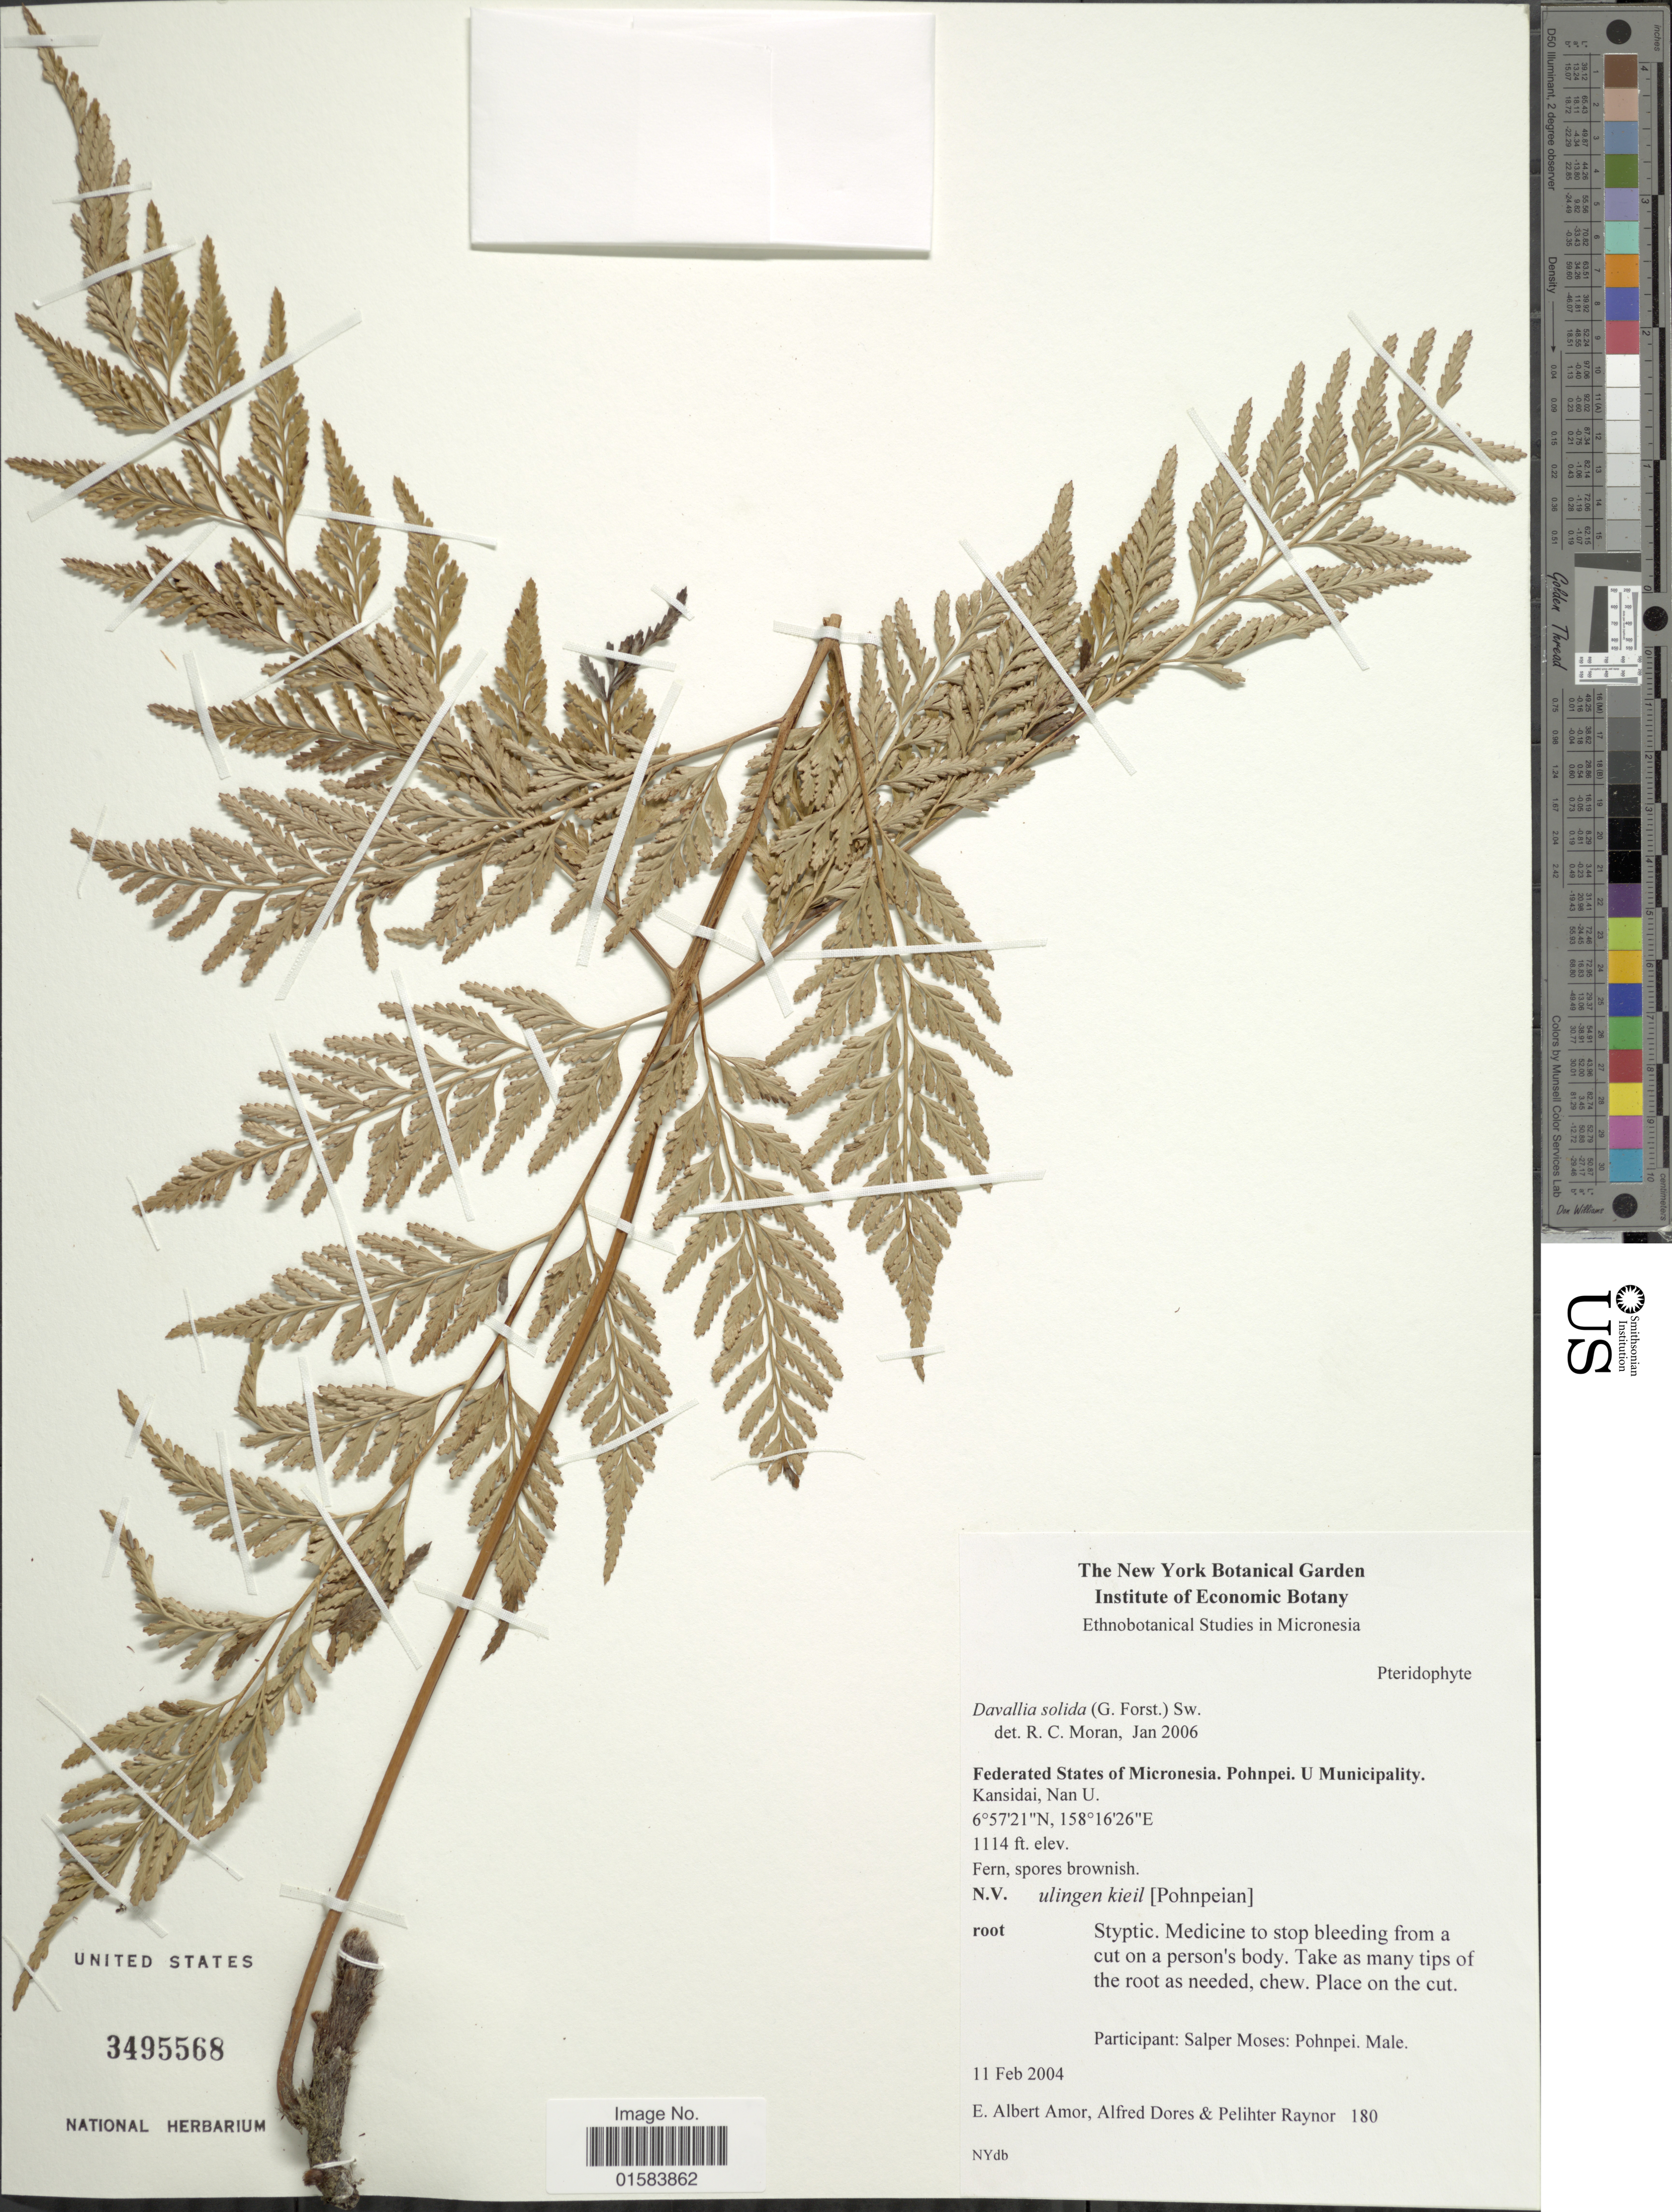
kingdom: Plantae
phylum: Tracheophyta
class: Polypodiopsida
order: Polypodiales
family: Davalliaceae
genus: Davallia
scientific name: Davallia solida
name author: (G. Forst.) Sw.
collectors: E. A. Amor, A. Dores & P. Raynor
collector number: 180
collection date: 2004-02-11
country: Micronesia, Federated States of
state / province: Pohnpei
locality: U Municipality. Kansidai, Nan U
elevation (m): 340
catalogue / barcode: US 3495568